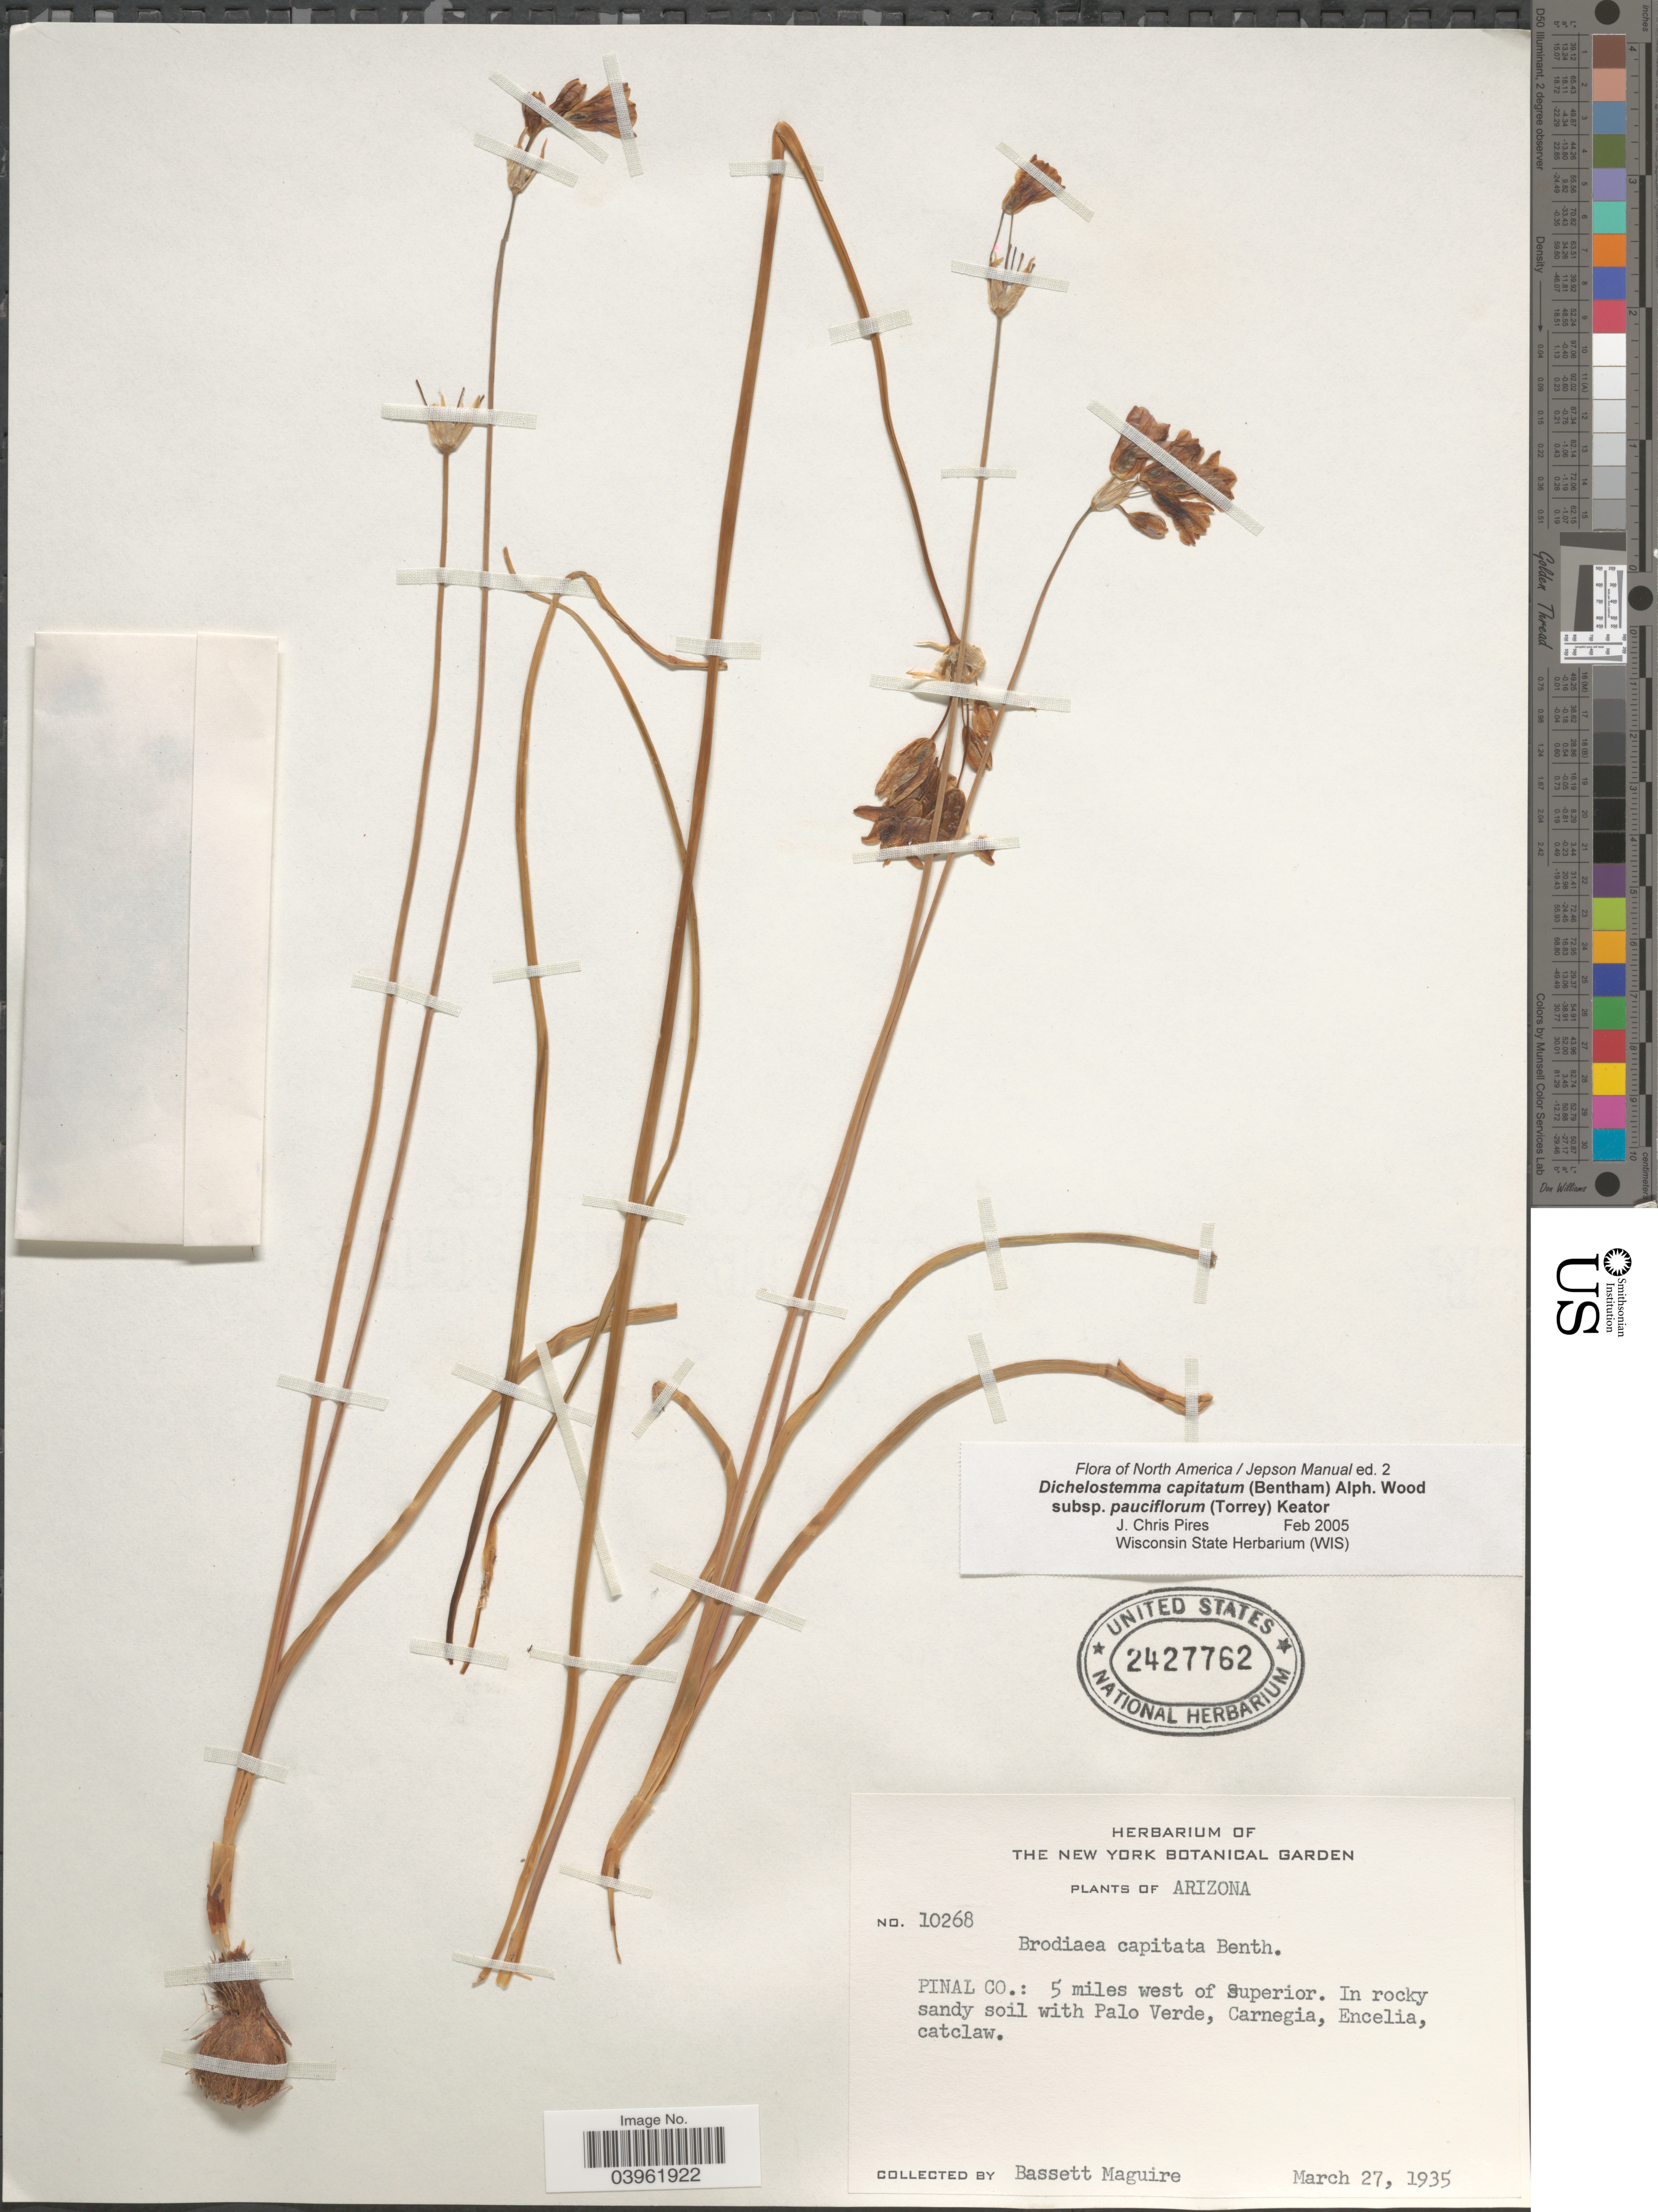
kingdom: Plantae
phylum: Tracheophyta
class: Liliopsida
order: Asparagales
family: Asparagaceae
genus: Dichelostemma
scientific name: Dichelostemma capitatum subsp. pauciflorum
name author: (Torr.) Keator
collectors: B. Maguire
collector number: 10268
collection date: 1935-03-27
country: United States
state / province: Arizona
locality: Pinal Co.: 5 miles west of Superior.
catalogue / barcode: US 2427762